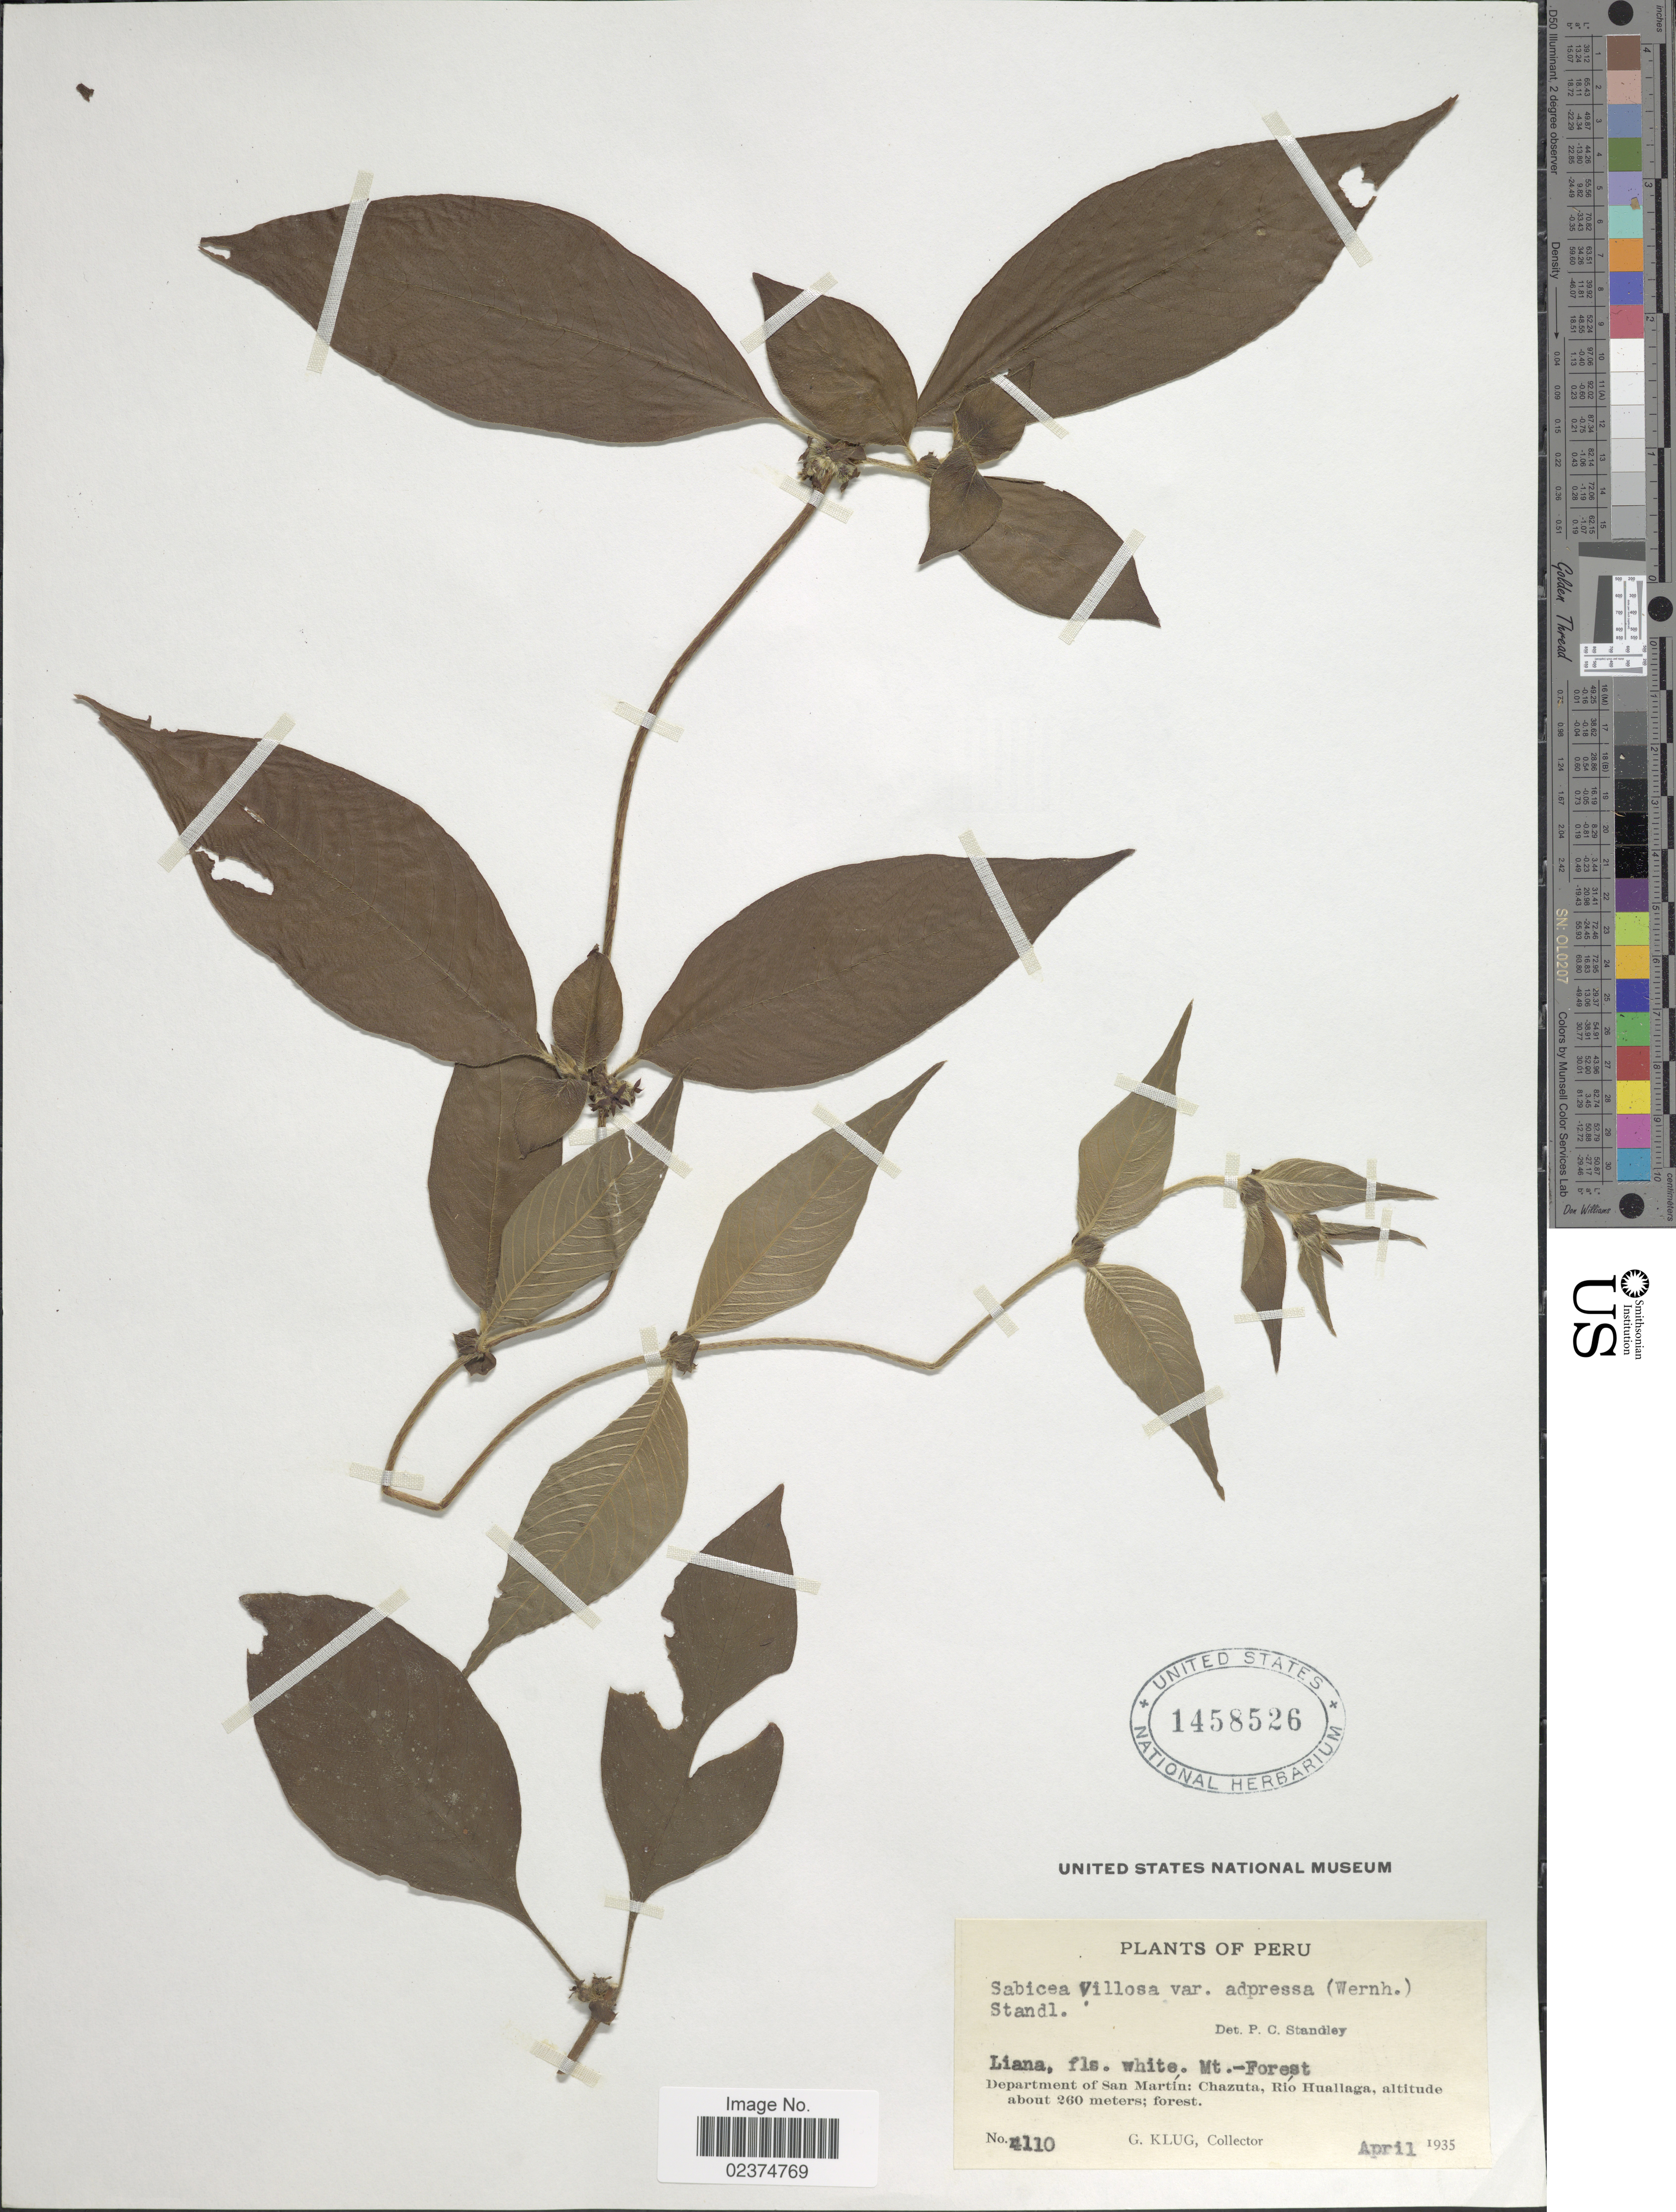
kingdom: Plantae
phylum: Tracheophyta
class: Magnoliopsida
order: Gentianales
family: Rubiaceae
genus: Sabicea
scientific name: Sabicea villosa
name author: Willd. ex Roem. & Schult.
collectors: G. Klug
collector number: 4110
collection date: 1935-04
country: Peru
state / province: San Martín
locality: Department of San Martin: Chazuta, Rio Huallaga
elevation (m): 260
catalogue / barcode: US 1458526